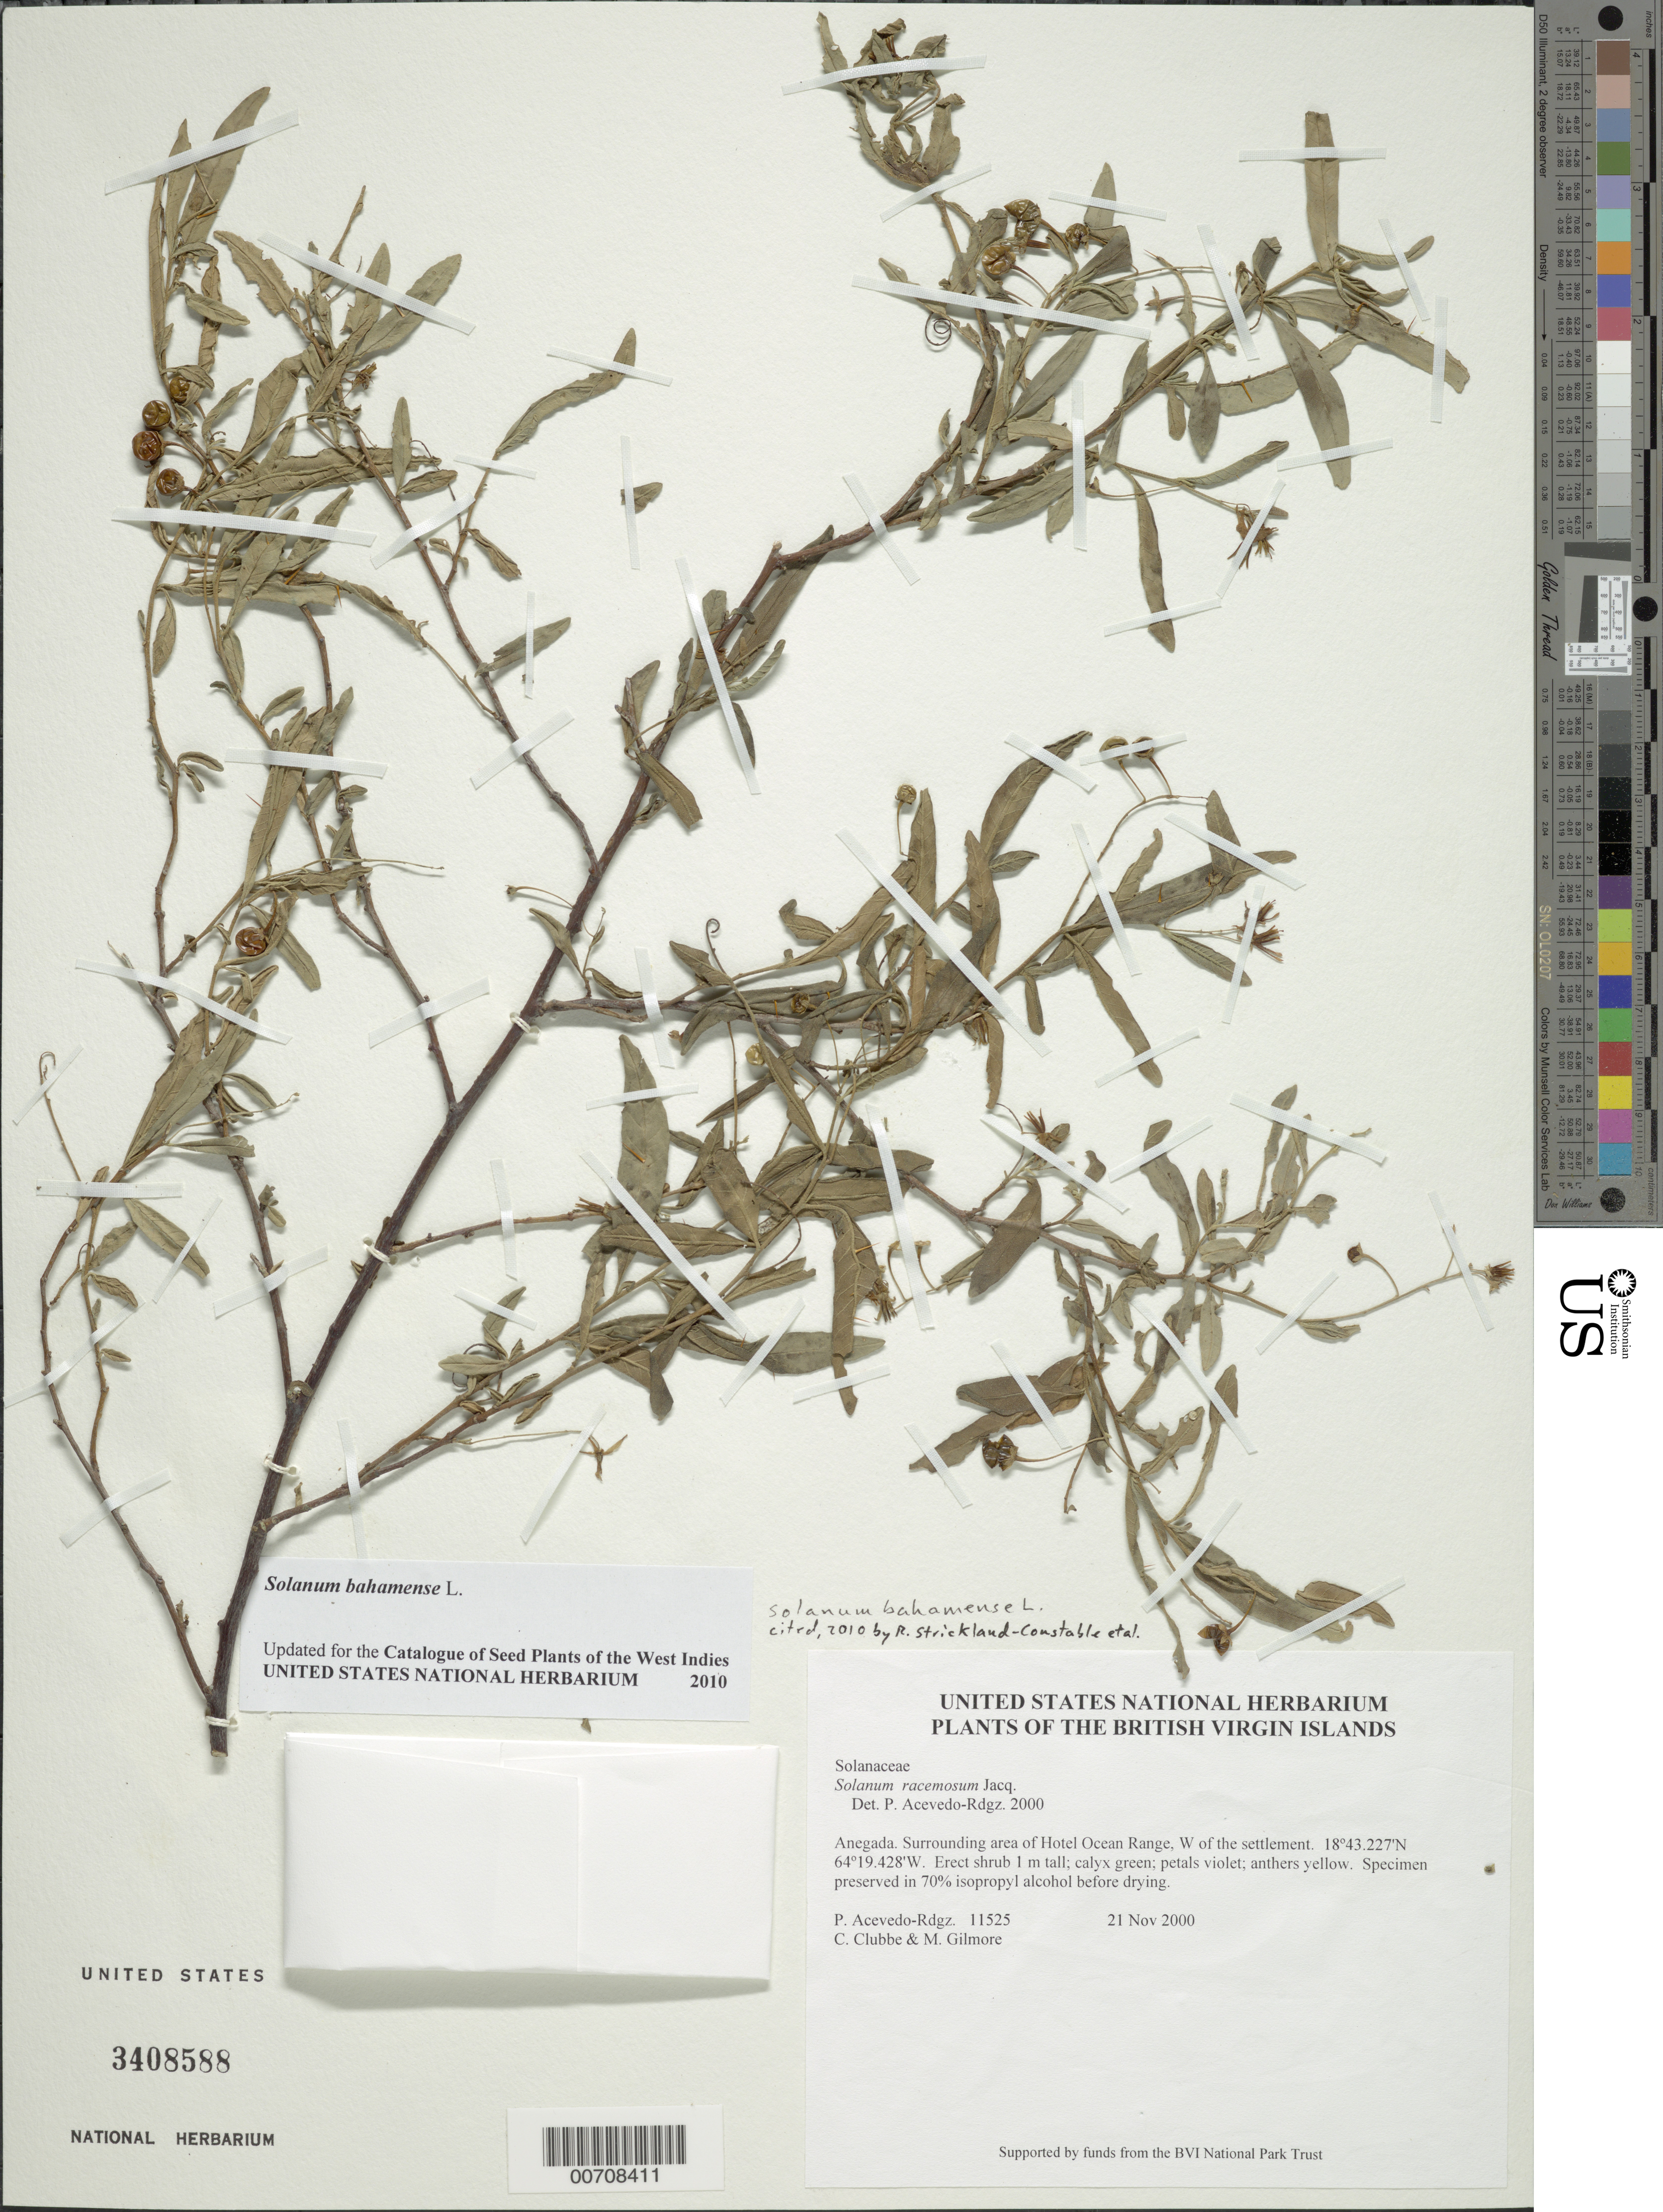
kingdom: Plantae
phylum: Tracheophyta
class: Magnoliopsida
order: Solanales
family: Solanaceae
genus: Solanum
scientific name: Solanum bahamense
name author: L.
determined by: Strickland, R.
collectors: P. Acevedo-Rodr., C. Clubbe & M. Gilmore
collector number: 11525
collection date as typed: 21 Nov 2000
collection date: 2000-11-21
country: British Virgin Islands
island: Anegada I.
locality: Surrounding area of Hotel Ocean Range, W of the settlement.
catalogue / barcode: US 3408588